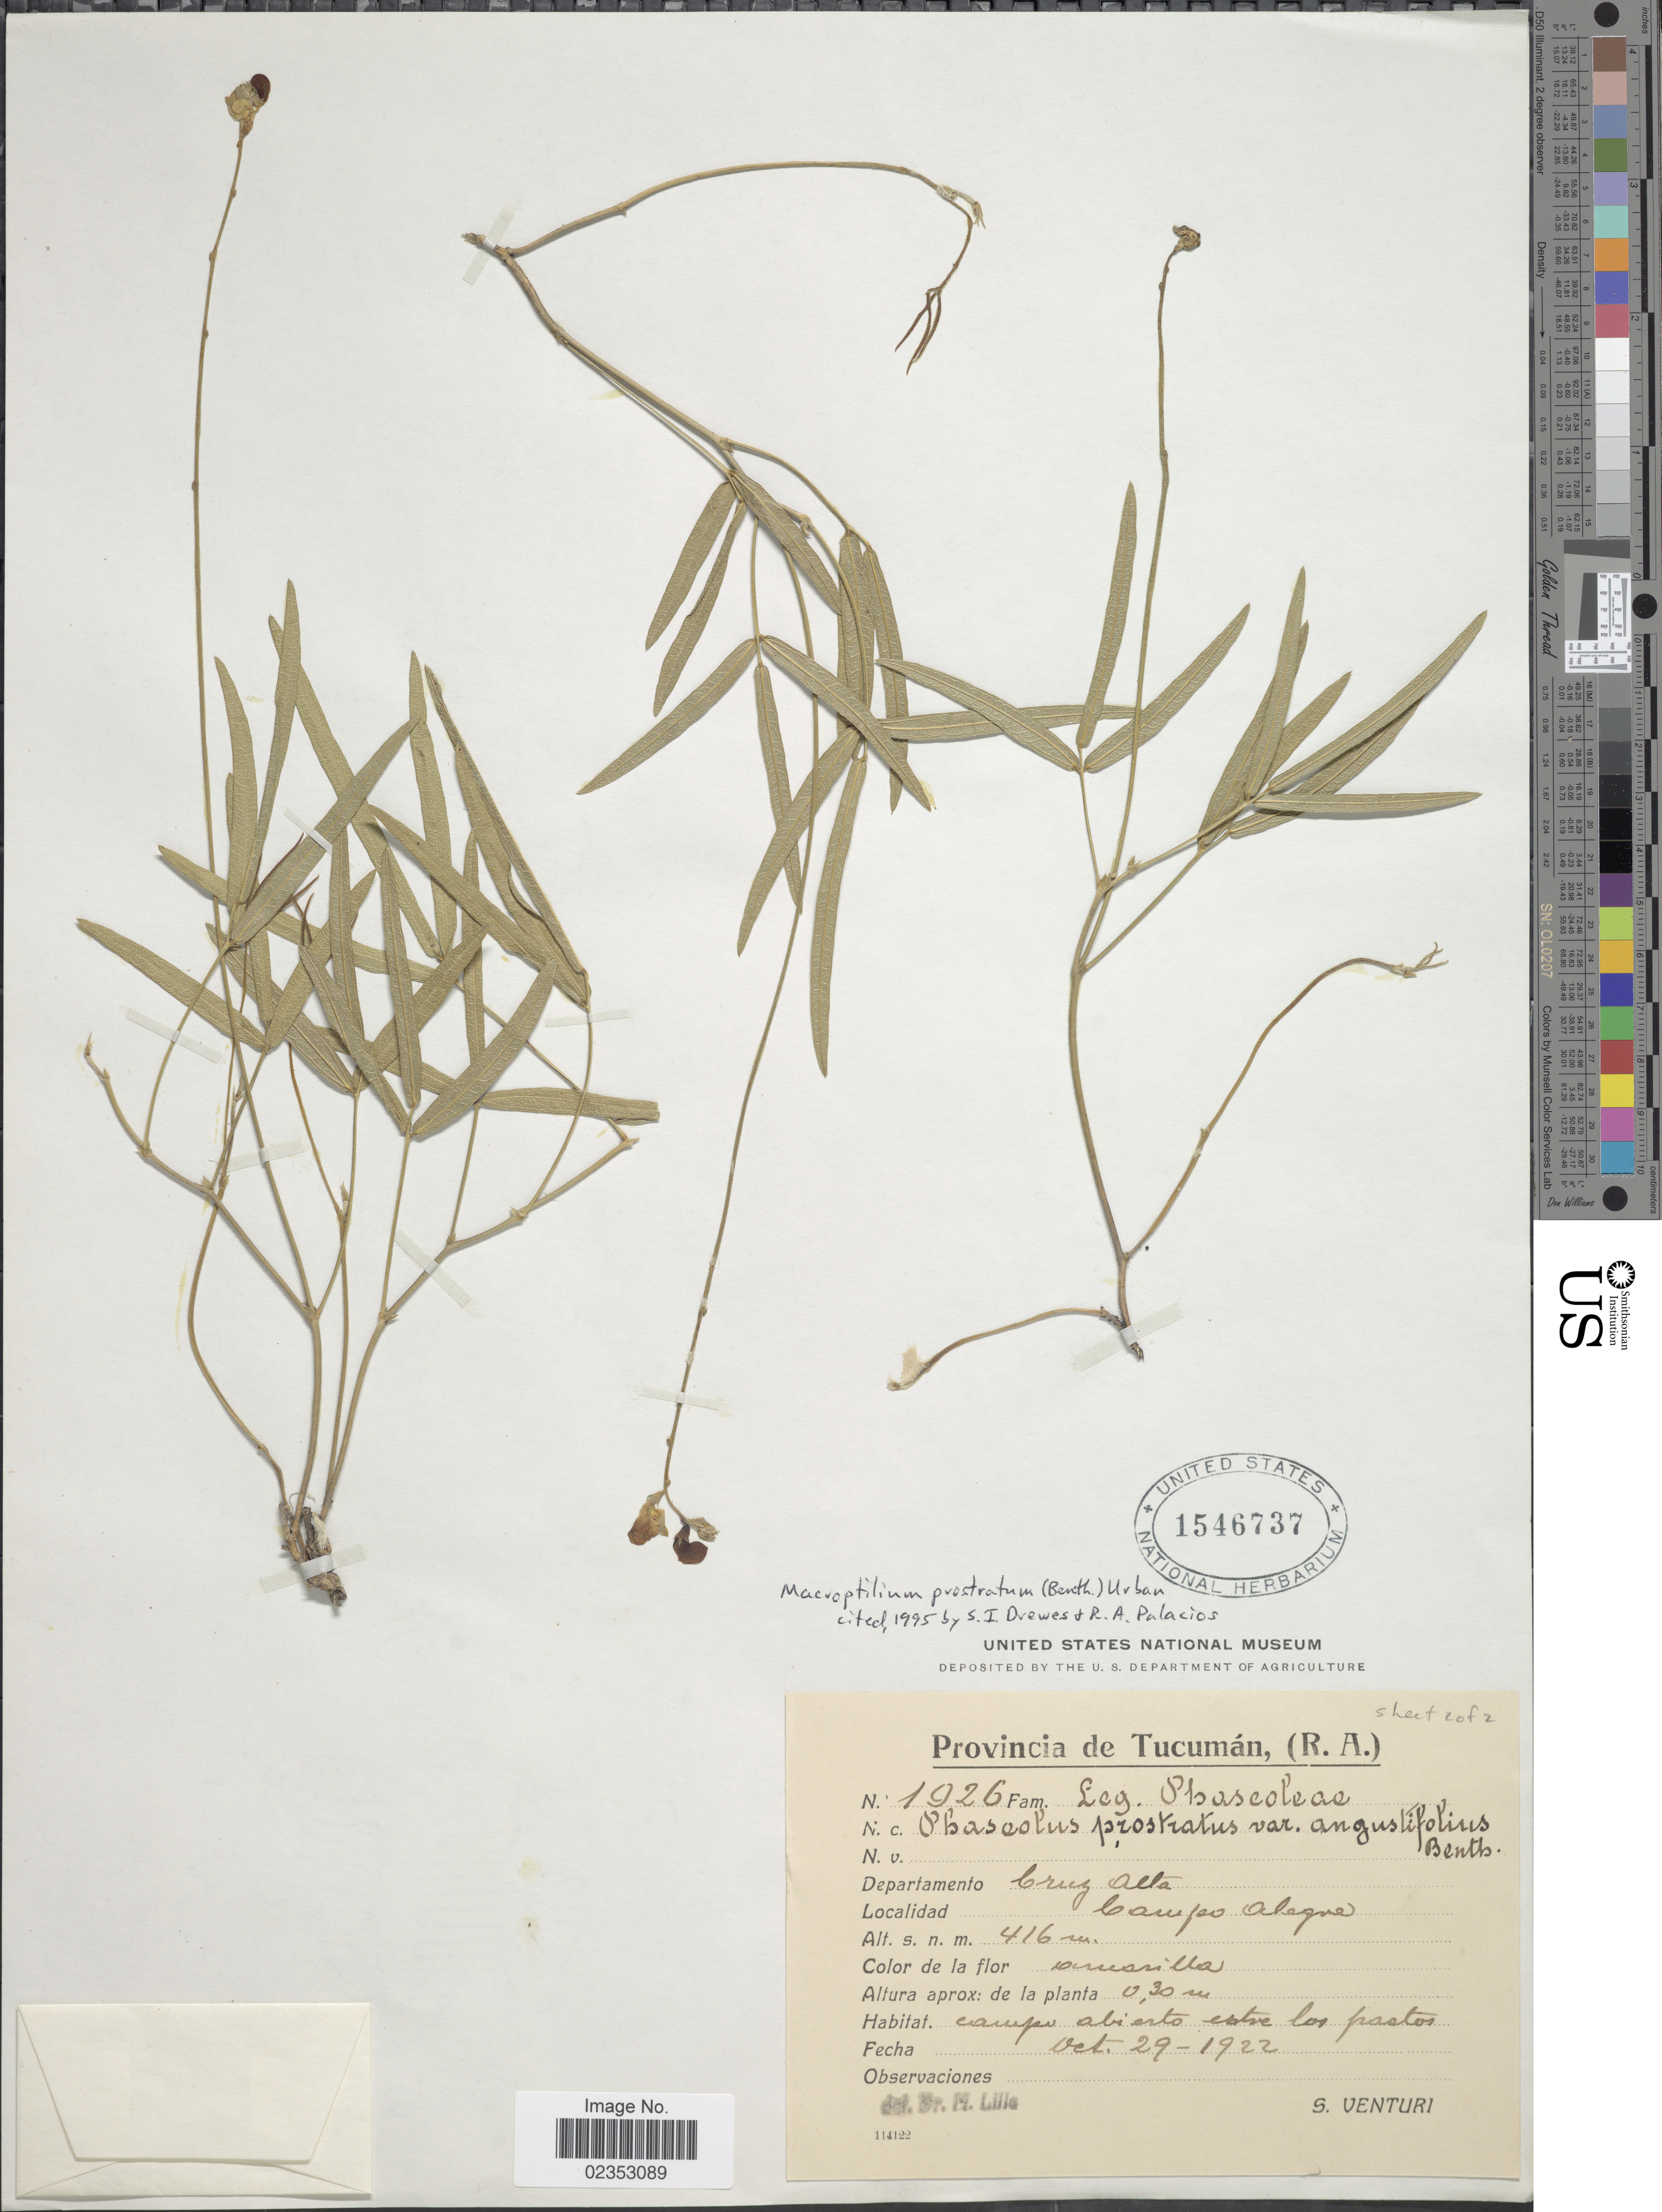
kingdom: Plantae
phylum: Tracheophyta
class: Magnoliopsida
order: Fabales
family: Fabaceae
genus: Macroptilium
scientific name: Macroptilium prostratum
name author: (Benth.) Urb.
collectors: S. Venturi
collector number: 1926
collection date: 1922-10-29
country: Argentina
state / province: Tucuman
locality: (R.A.), Departamento Cruz Alta, Campo Alegre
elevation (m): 416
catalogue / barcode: US 1546737